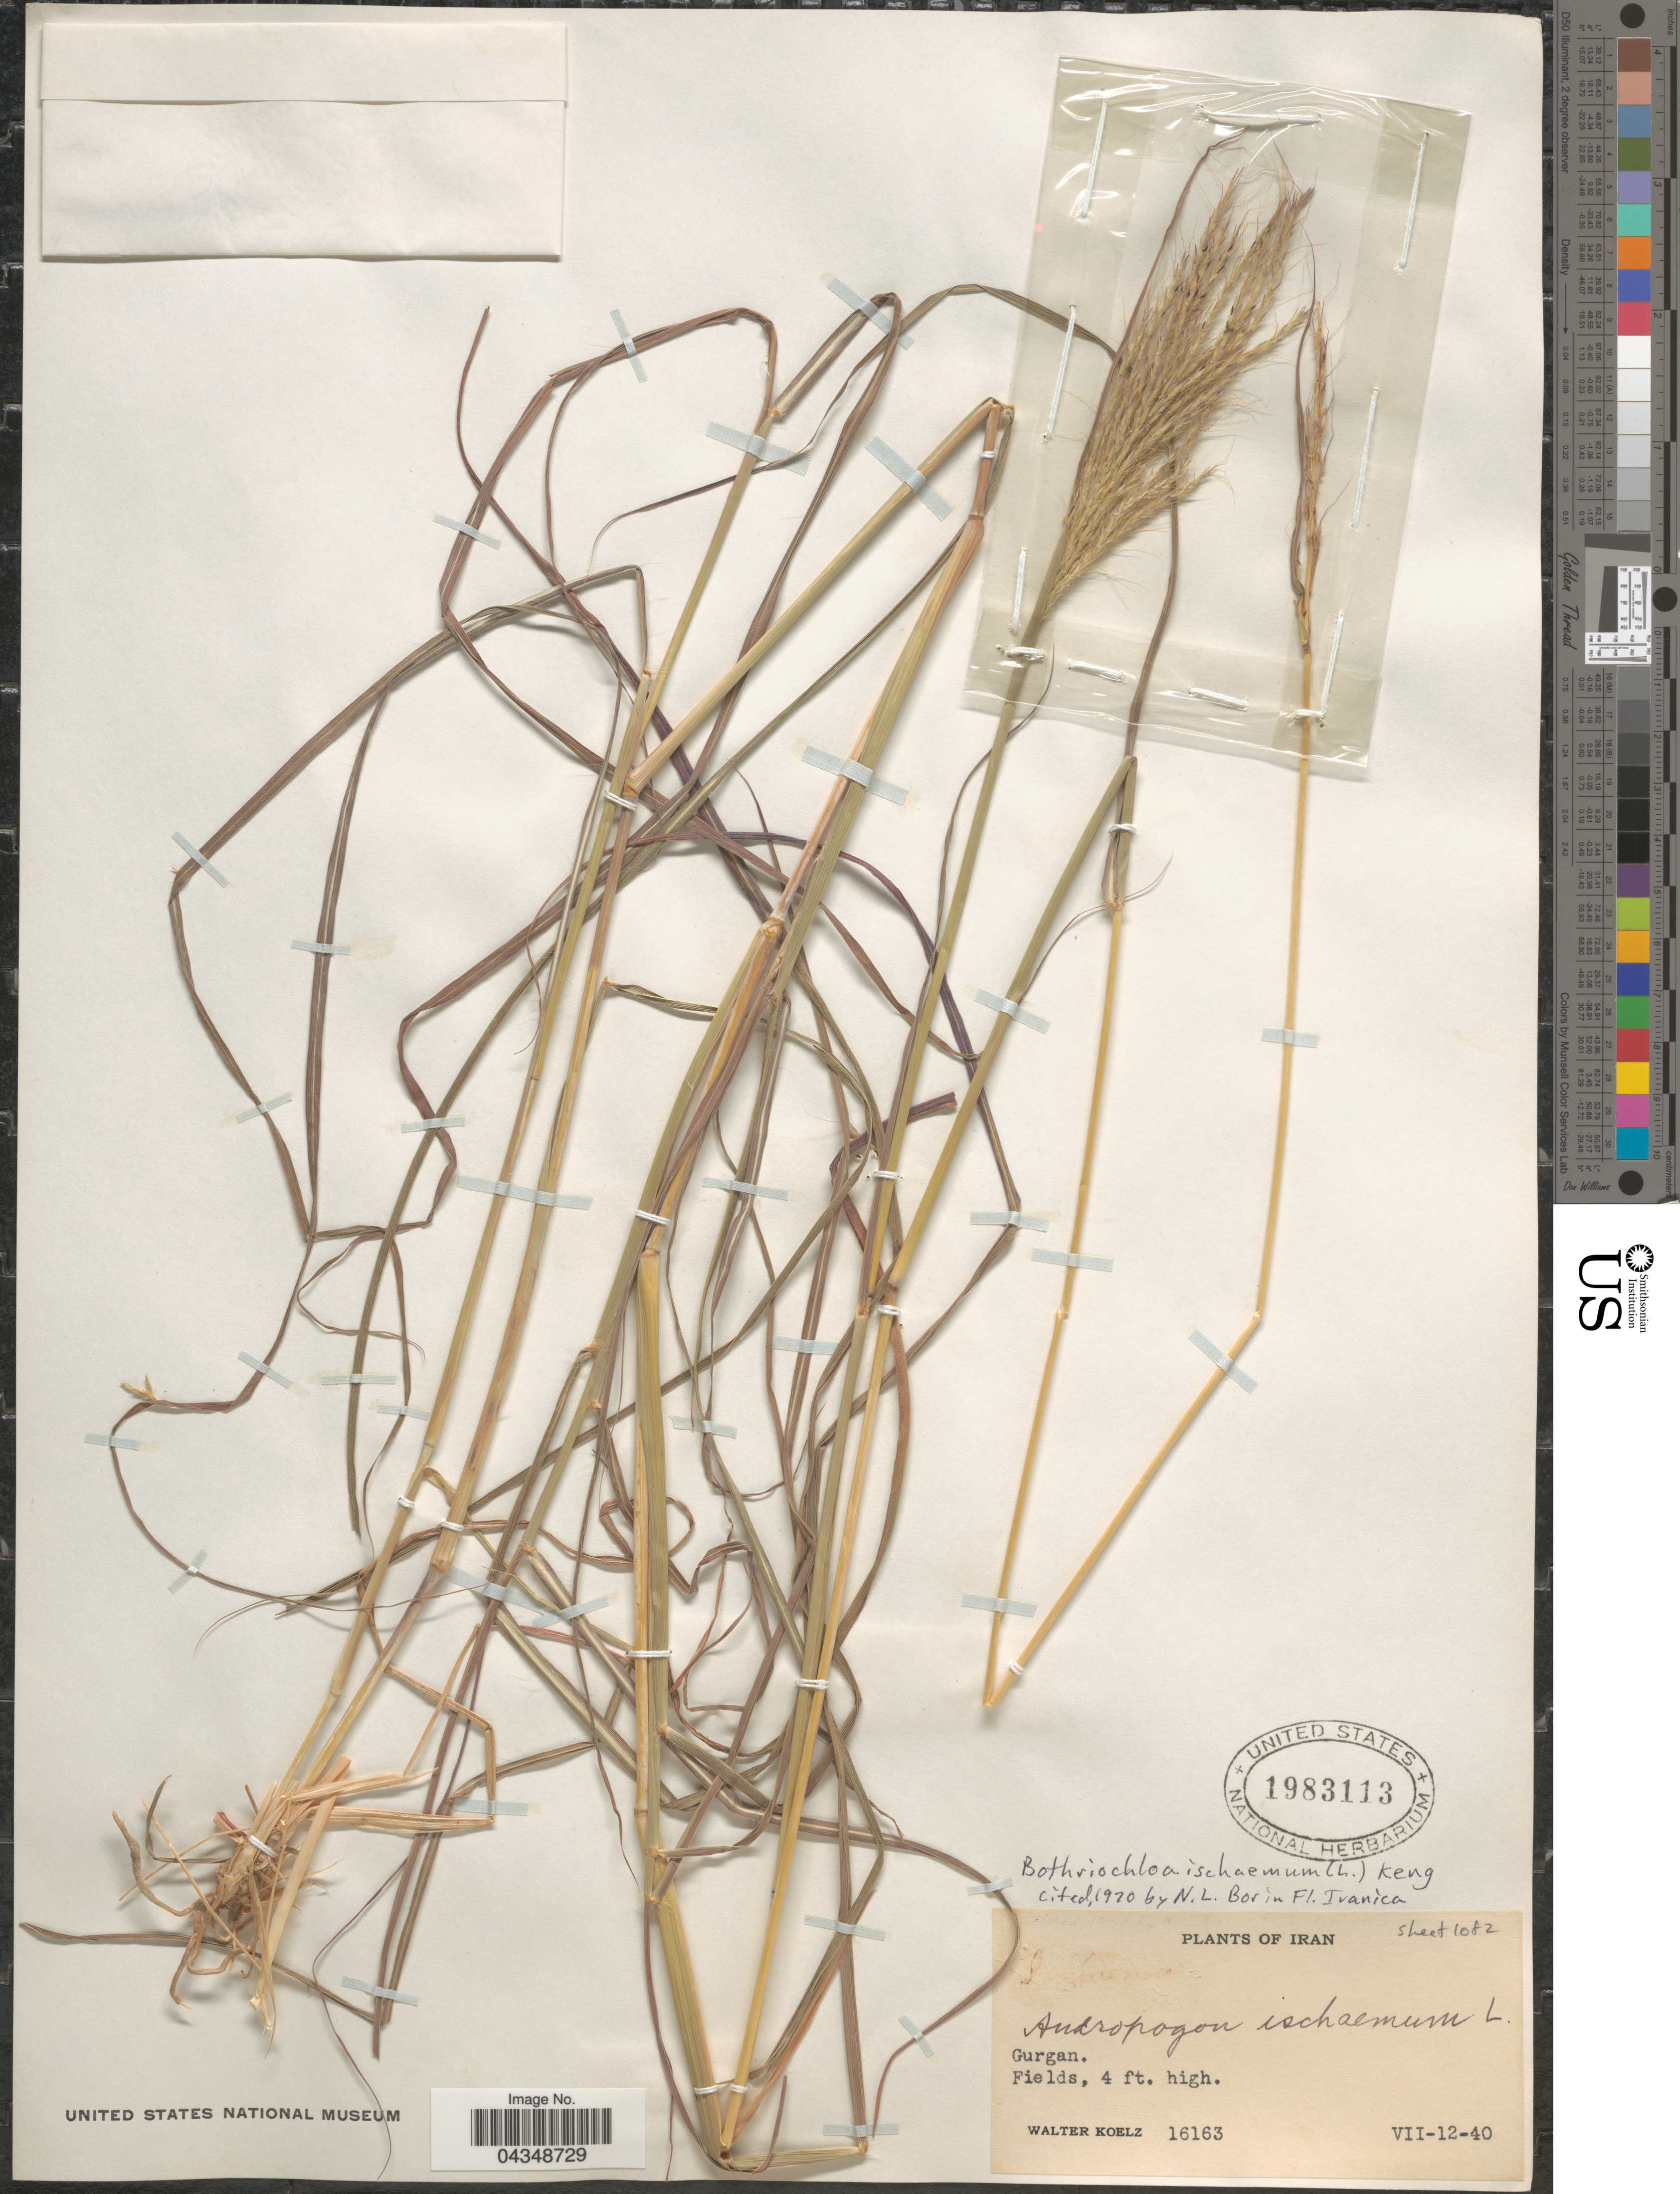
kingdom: Plantae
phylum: Tracheophyta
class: Liliopsida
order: Poales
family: Poaceae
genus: Bothriochloa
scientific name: Bothriochloa ischaemum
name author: (L.) Keng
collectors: W. N. Koelz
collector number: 16163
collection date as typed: Transcribed d/m/y: 12/7/40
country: Iran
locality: Gurgan.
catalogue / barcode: US 1983113